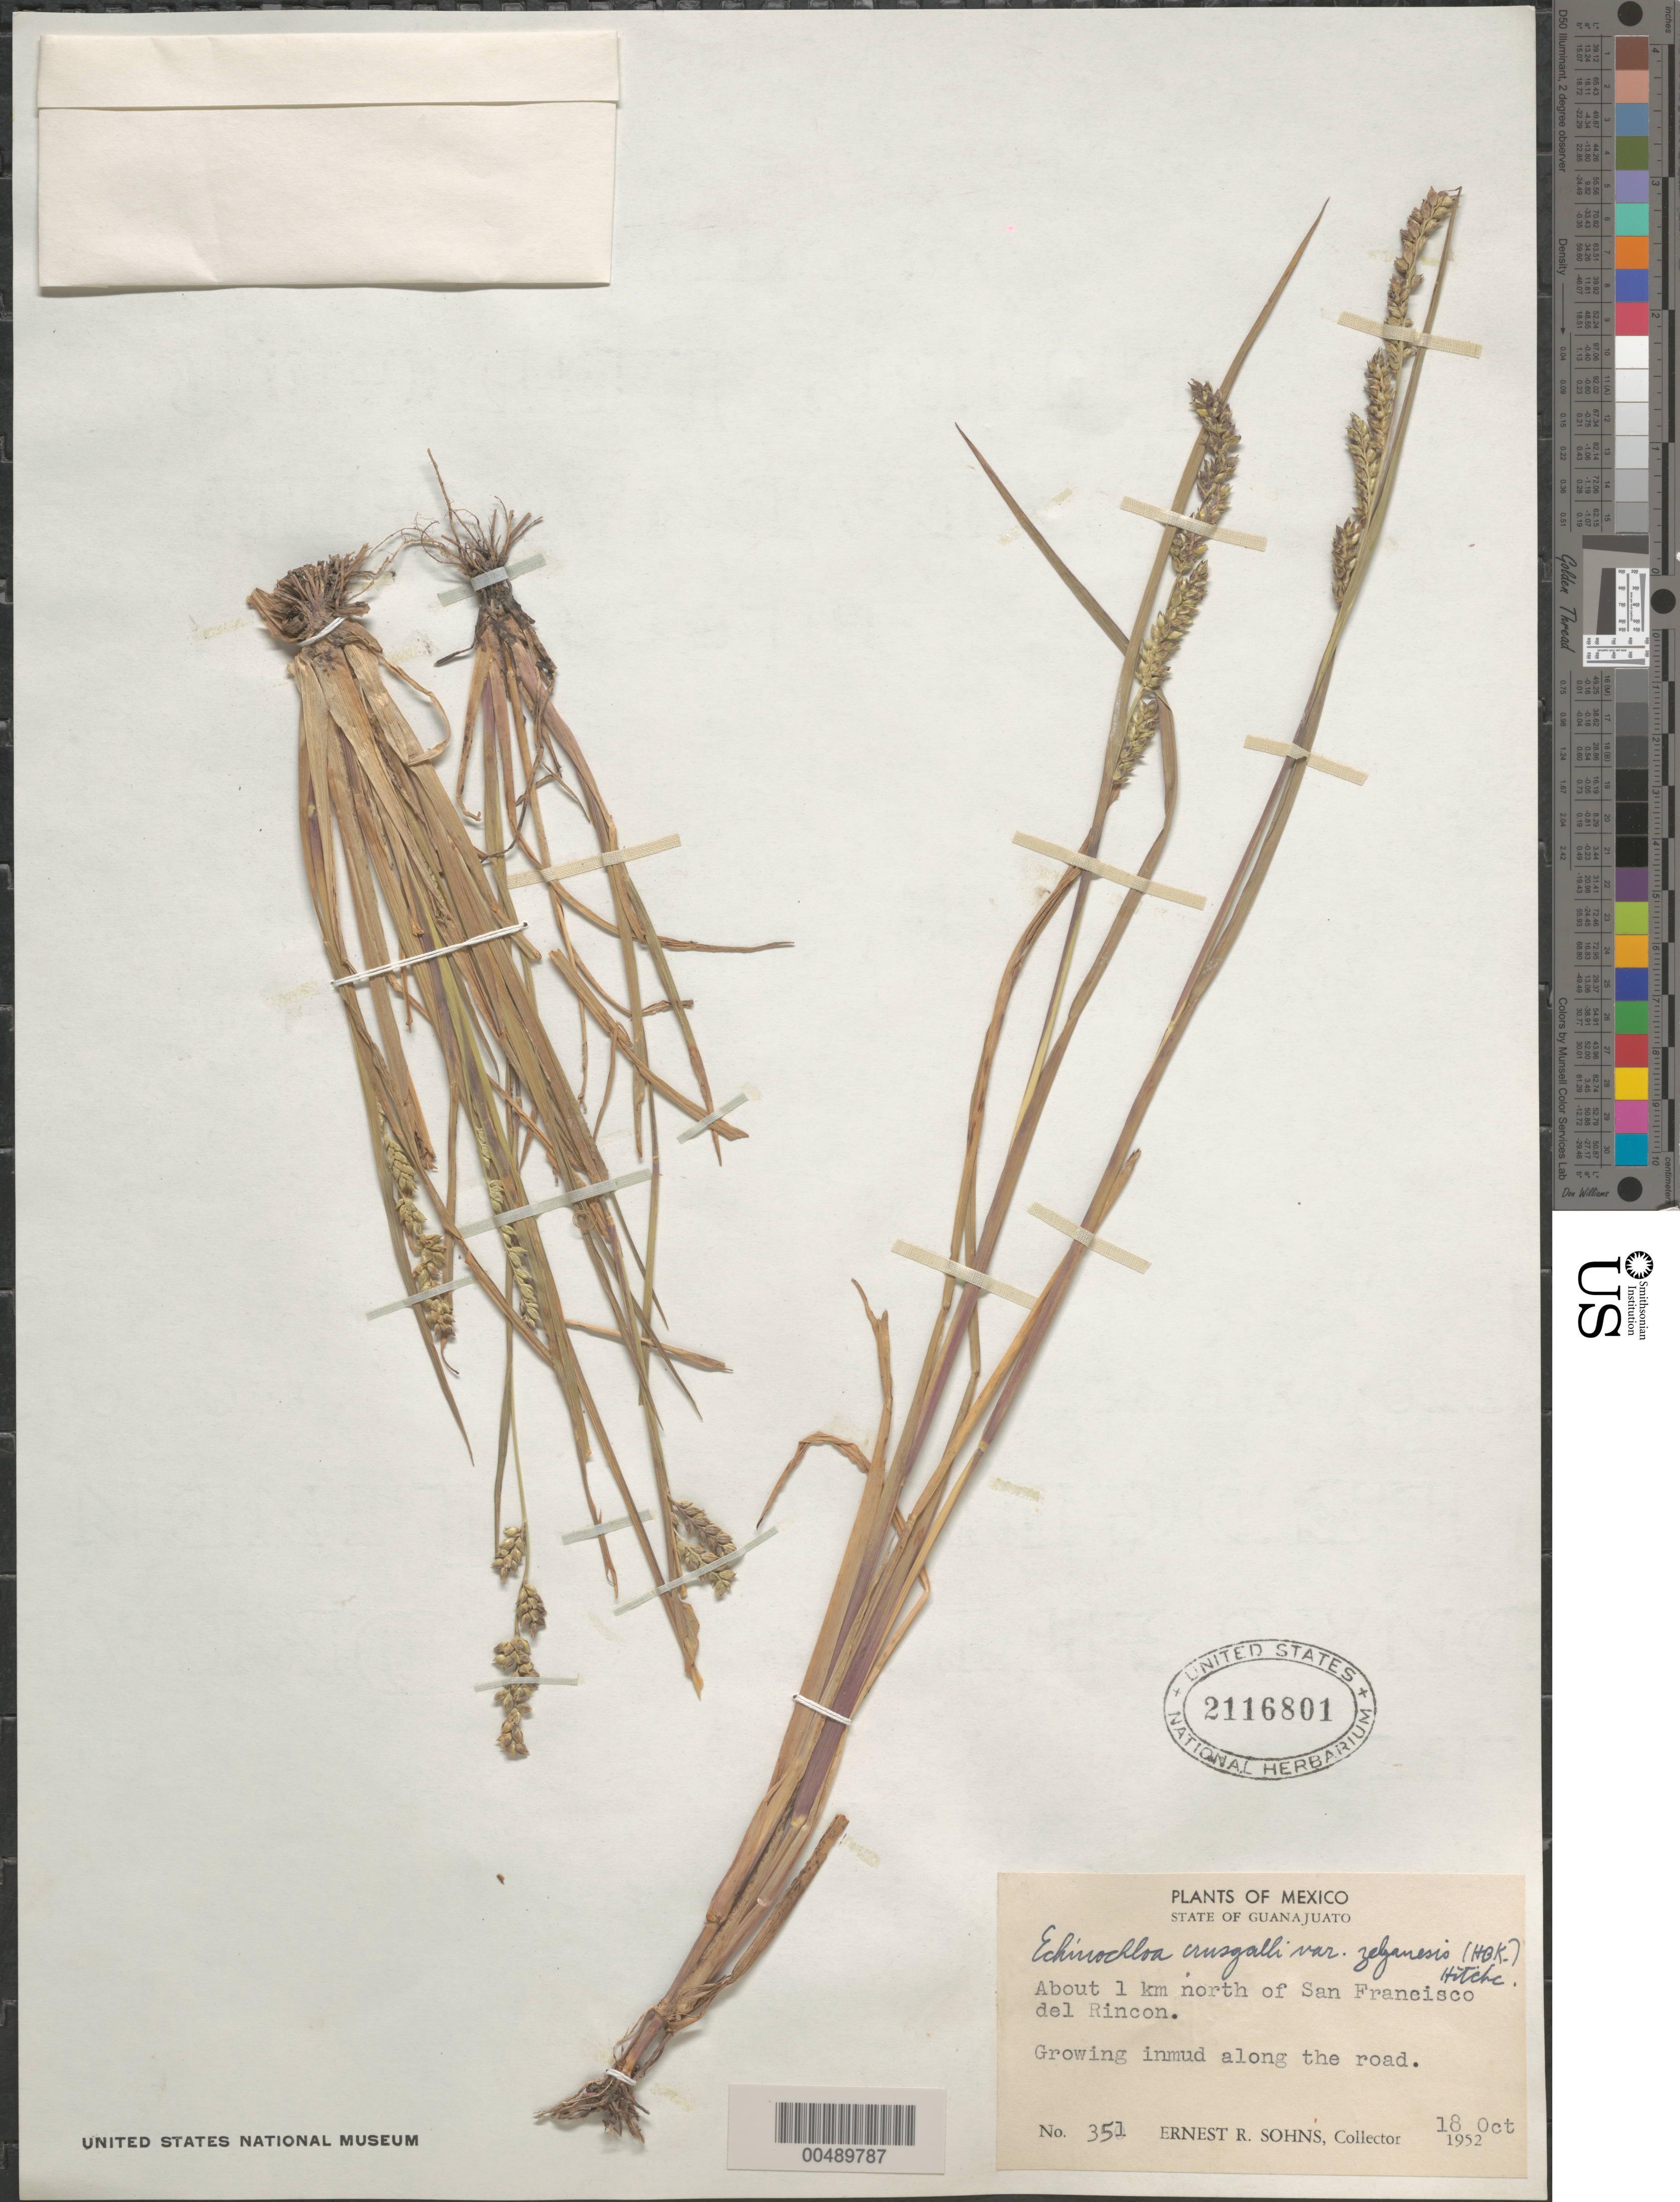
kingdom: Plantae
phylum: Tracheophyta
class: Liliopsida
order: Poales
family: Poaceae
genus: Echinochloa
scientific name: Echinochloa crus-galli var. zelayensis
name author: (Kunth) Hitchc.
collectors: E. R. Sohns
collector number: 351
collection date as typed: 18 Oct 1952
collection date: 1952-10-18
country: Mexico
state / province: Guanajuato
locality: About 1 km N of San Francisco del Rincon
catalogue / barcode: US 2116801